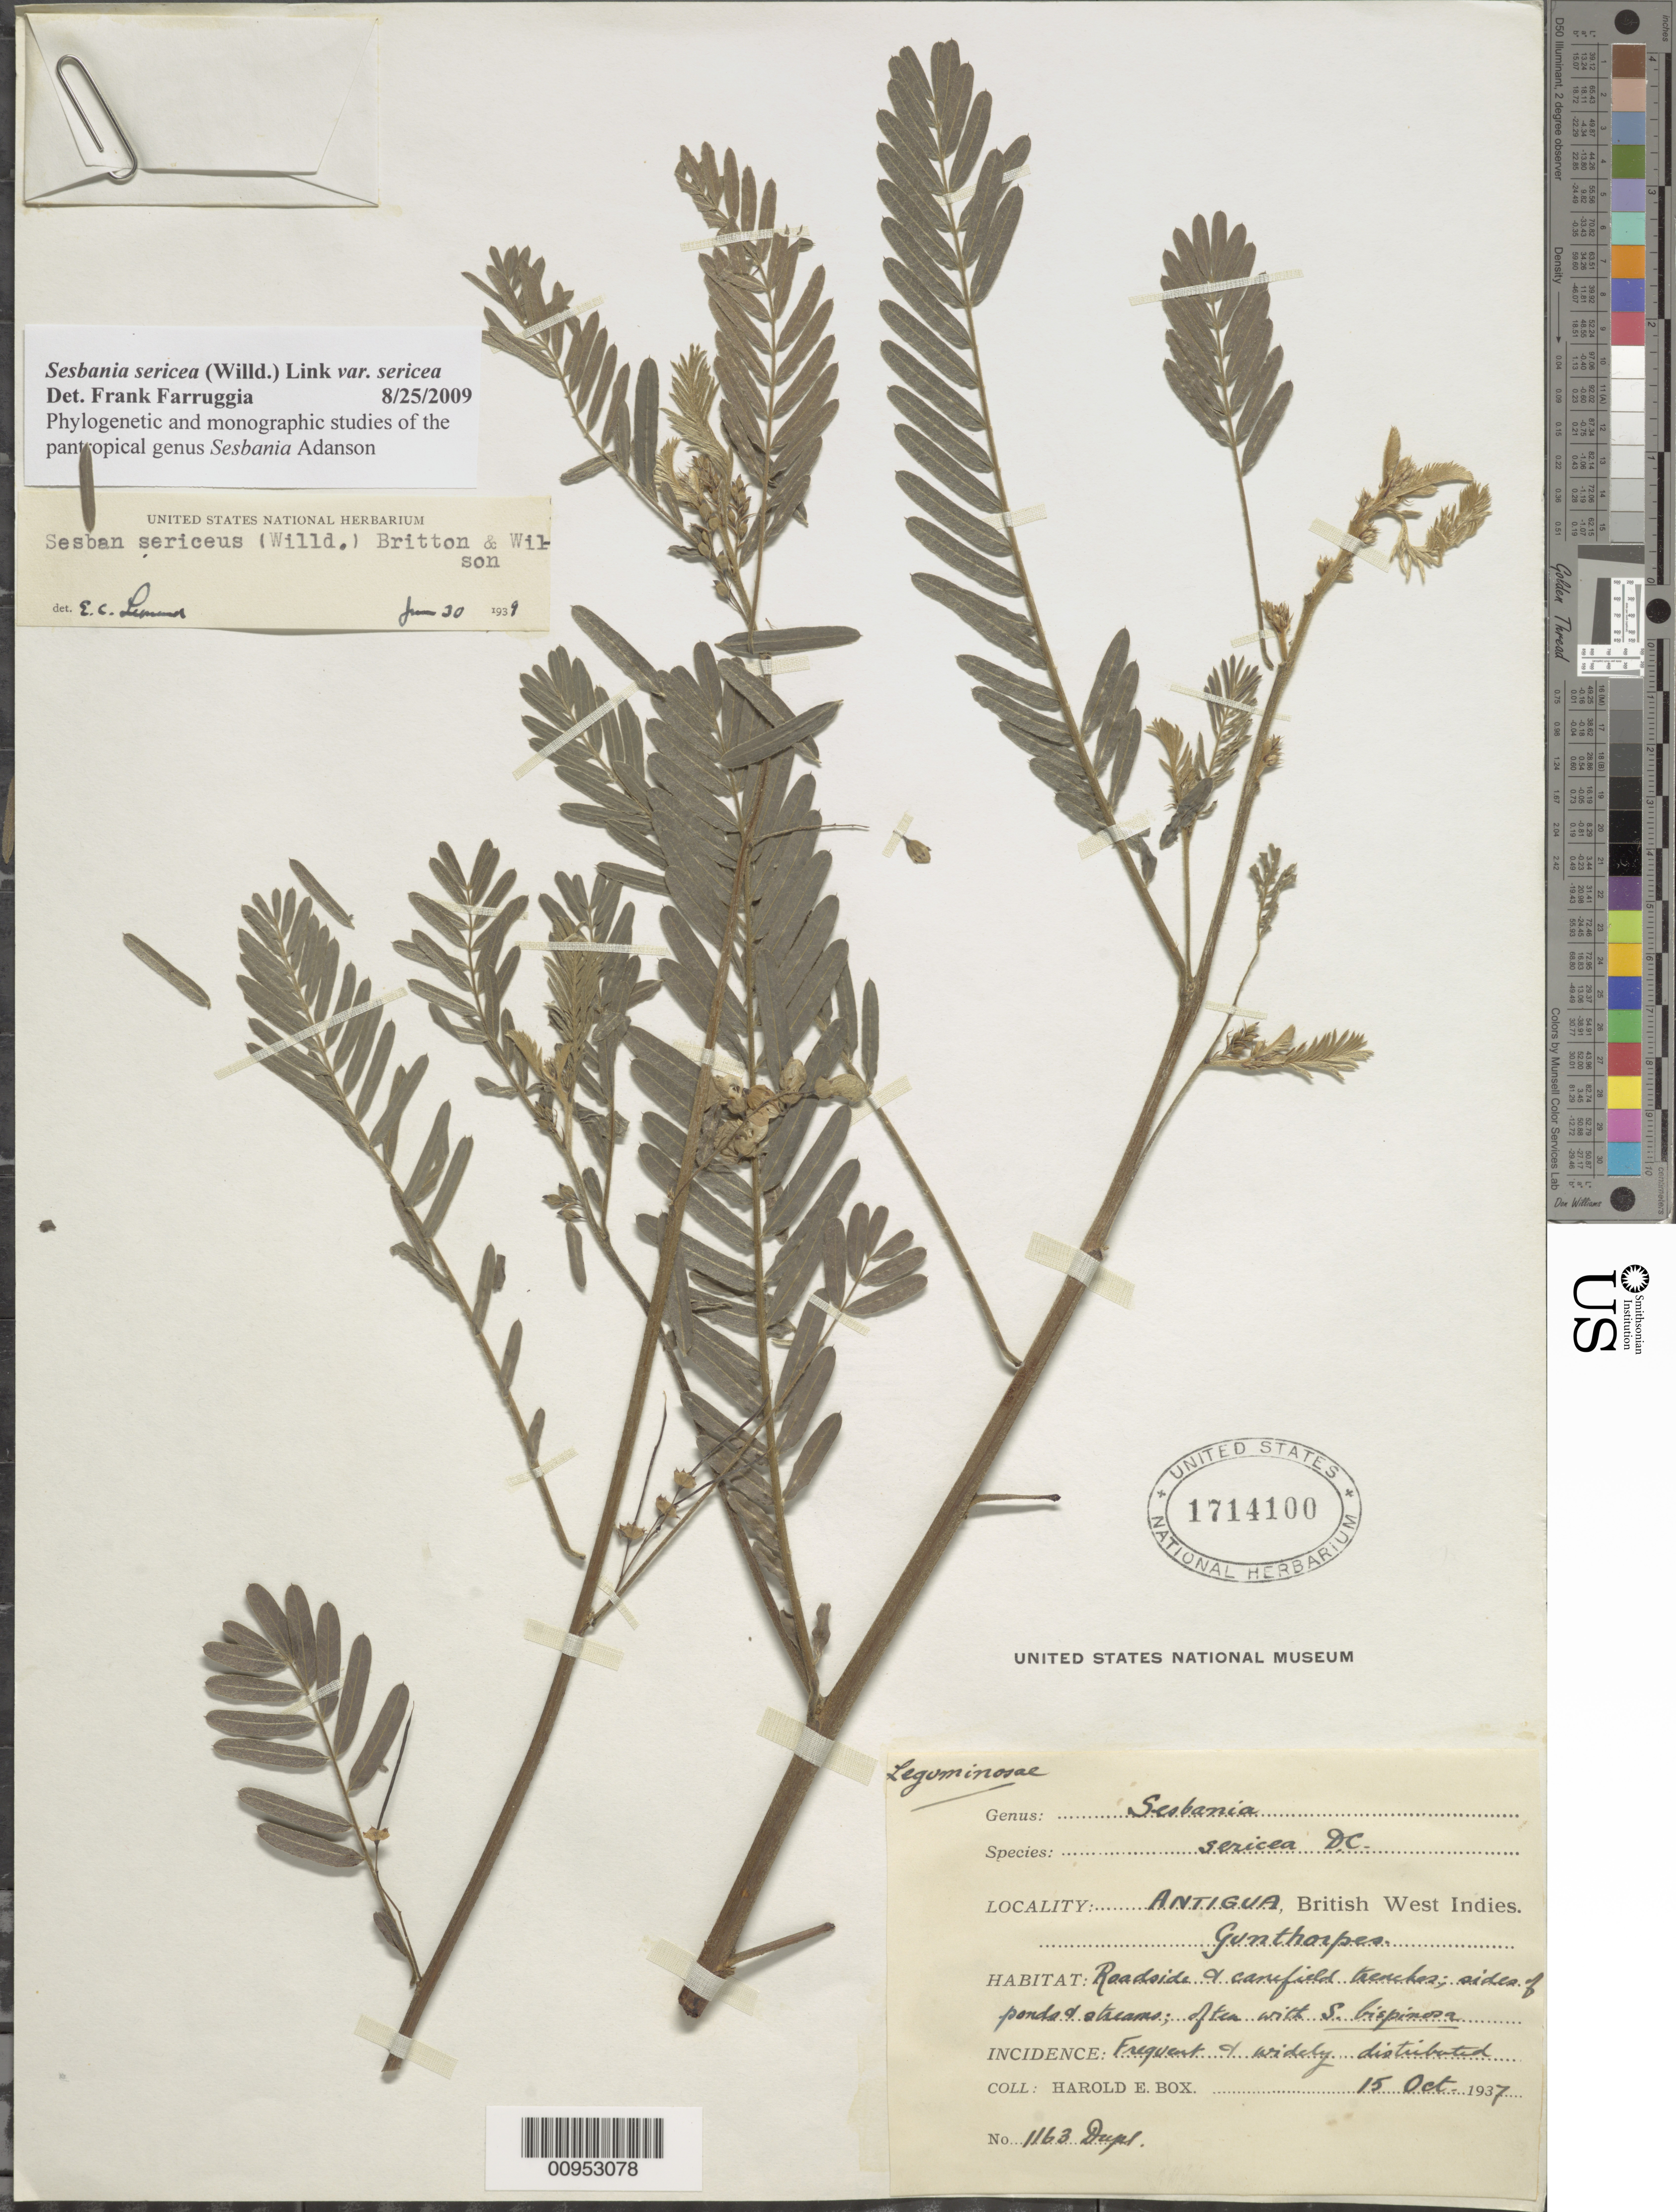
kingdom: Plantae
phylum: Tracheophyta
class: Magnoliopsida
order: Fabales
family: Fabaceae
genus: Sesbania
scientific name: Sesbania sericea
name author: (Willd.) Link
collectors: H. E. Box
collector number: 1163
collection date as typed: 15 Oct 1937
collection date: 1937-10-15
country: Antigua and Barbuda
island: Antigua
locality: Gunthorpes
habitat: Roadside and cane field trenches; sides of ponds and streams; often with S. bispinosa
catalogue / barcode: US 1714100